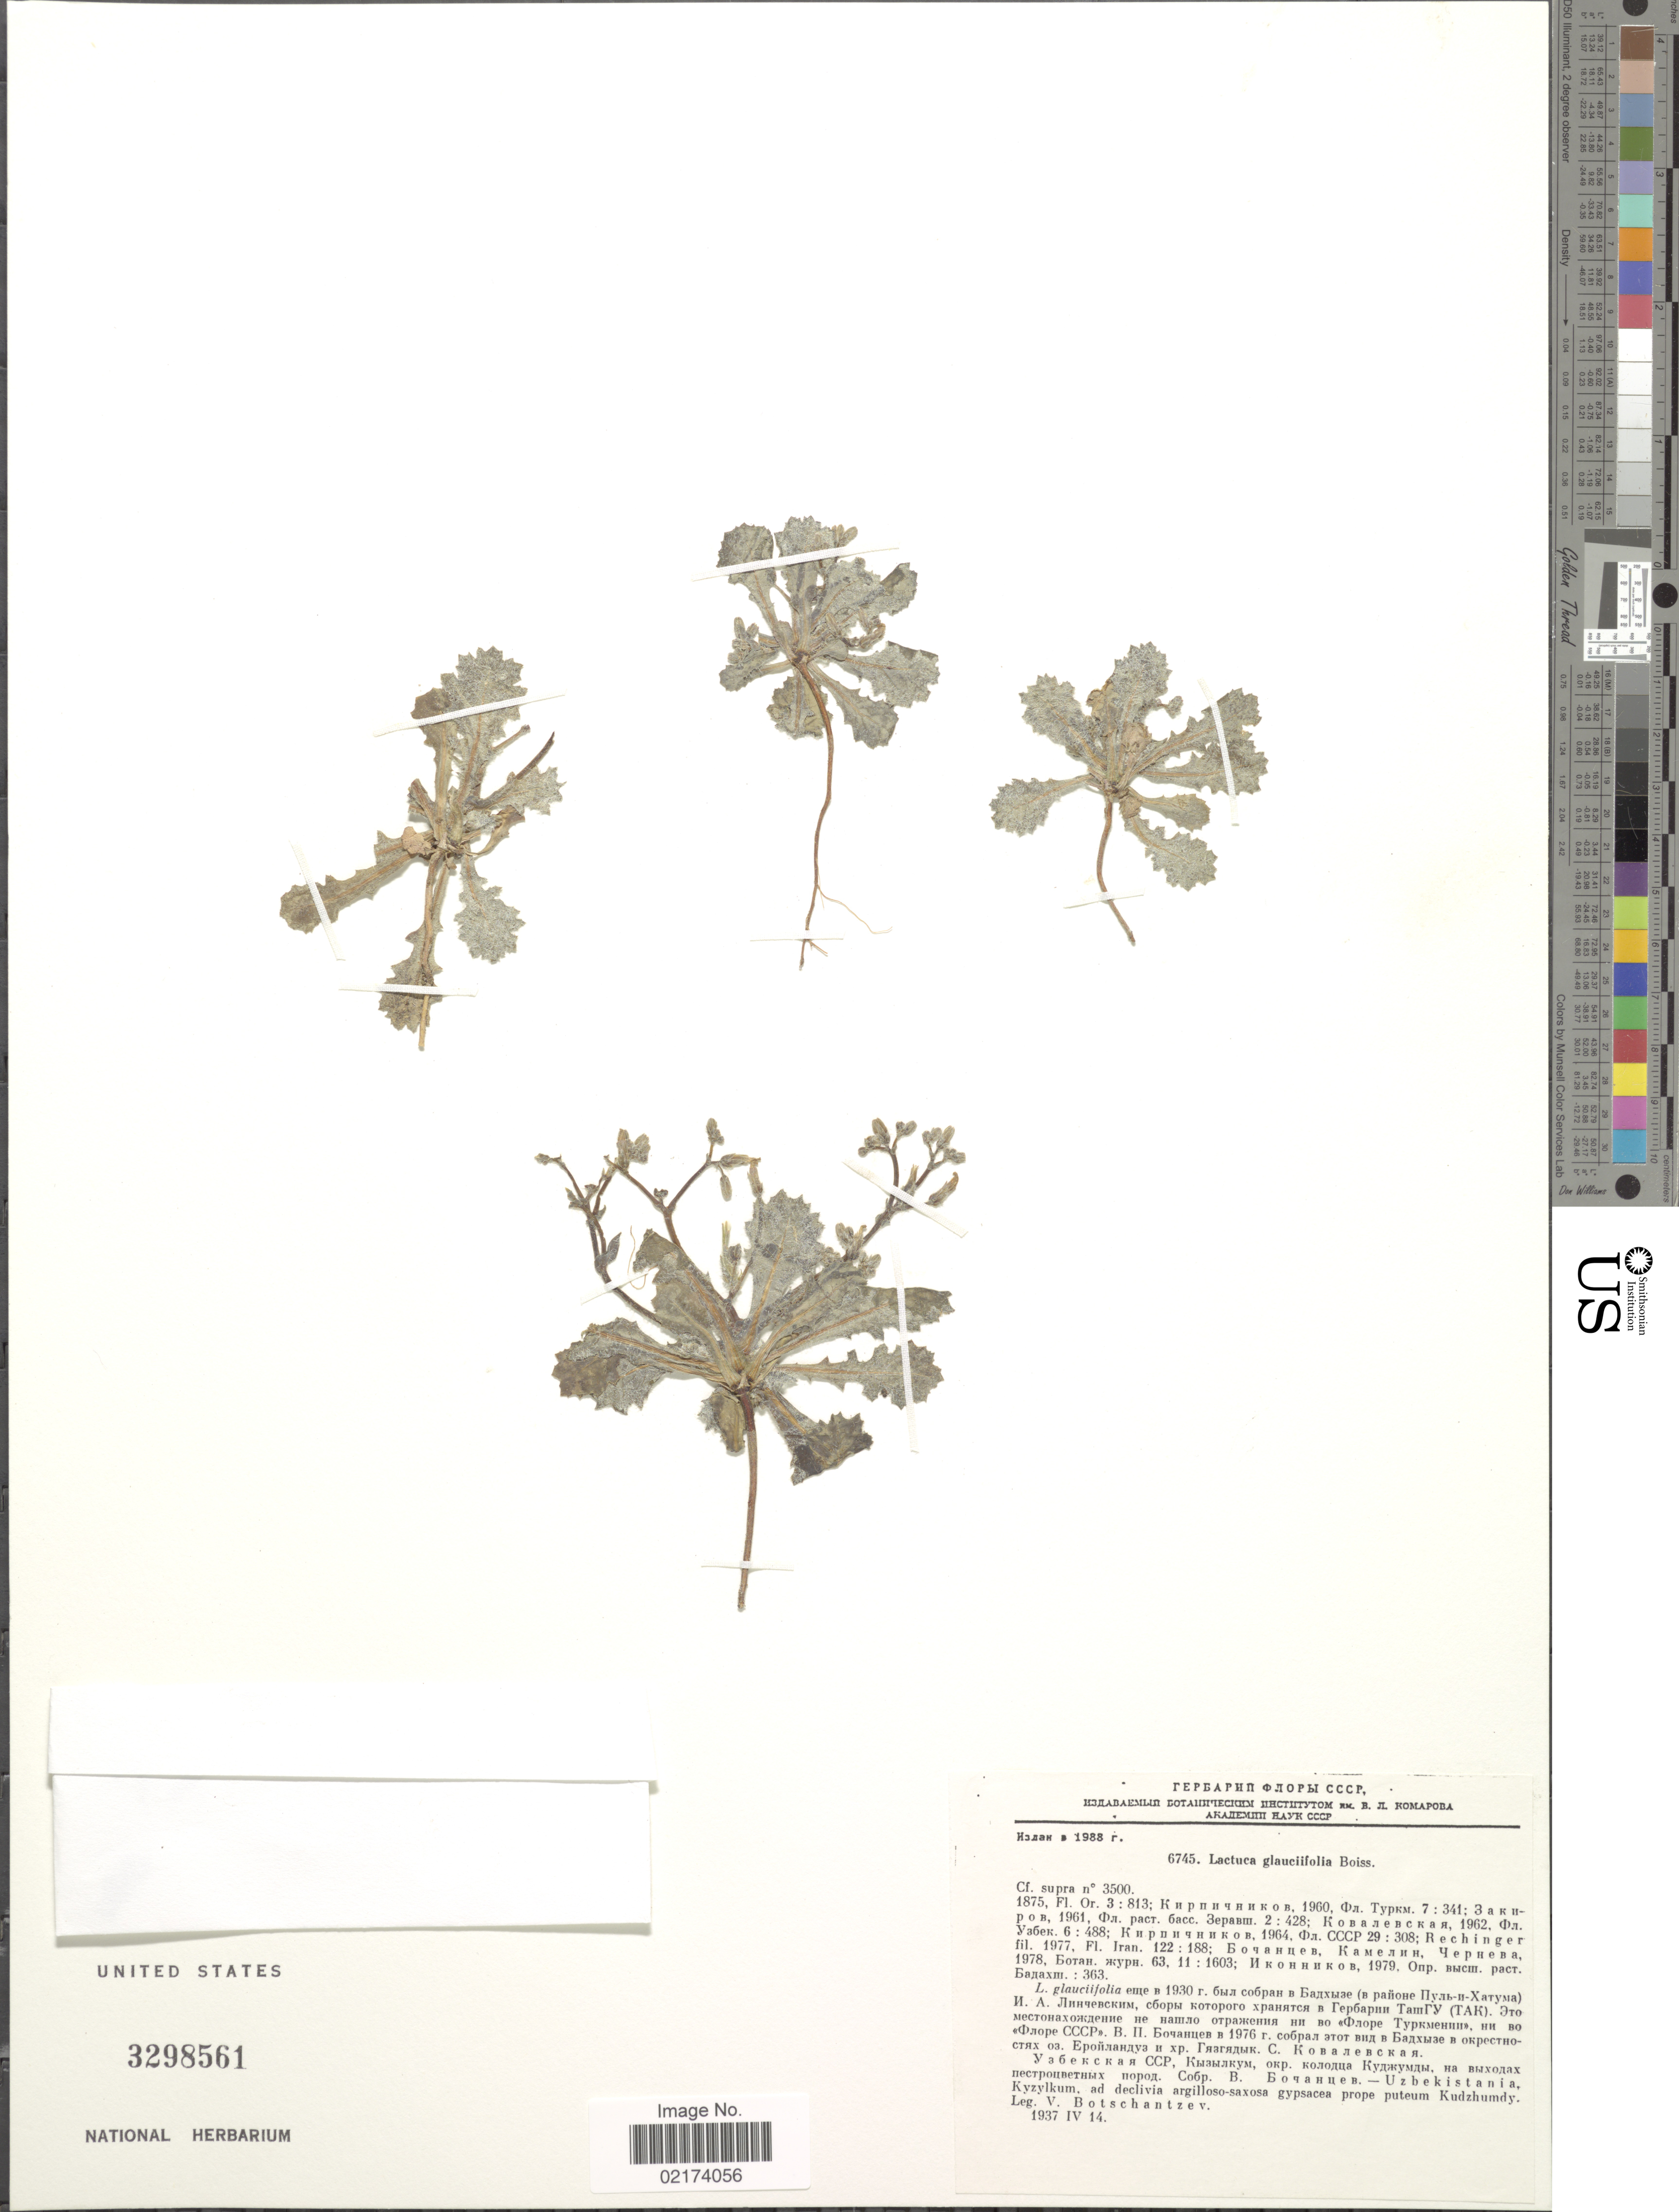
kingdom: Plantae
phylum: Tracheophyta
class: Magnoliopsida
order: Asterales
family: Asteraceae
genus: Lactuca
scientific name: Lactuca glauciifolia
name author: Boiss.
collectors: V. P. Botschantzev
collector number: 6745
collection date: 1937-04-14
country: Uzbekistan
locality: Uzbekistania, Kyzylkum, prope puteum Kudzhumdy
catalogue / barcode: US 3298561